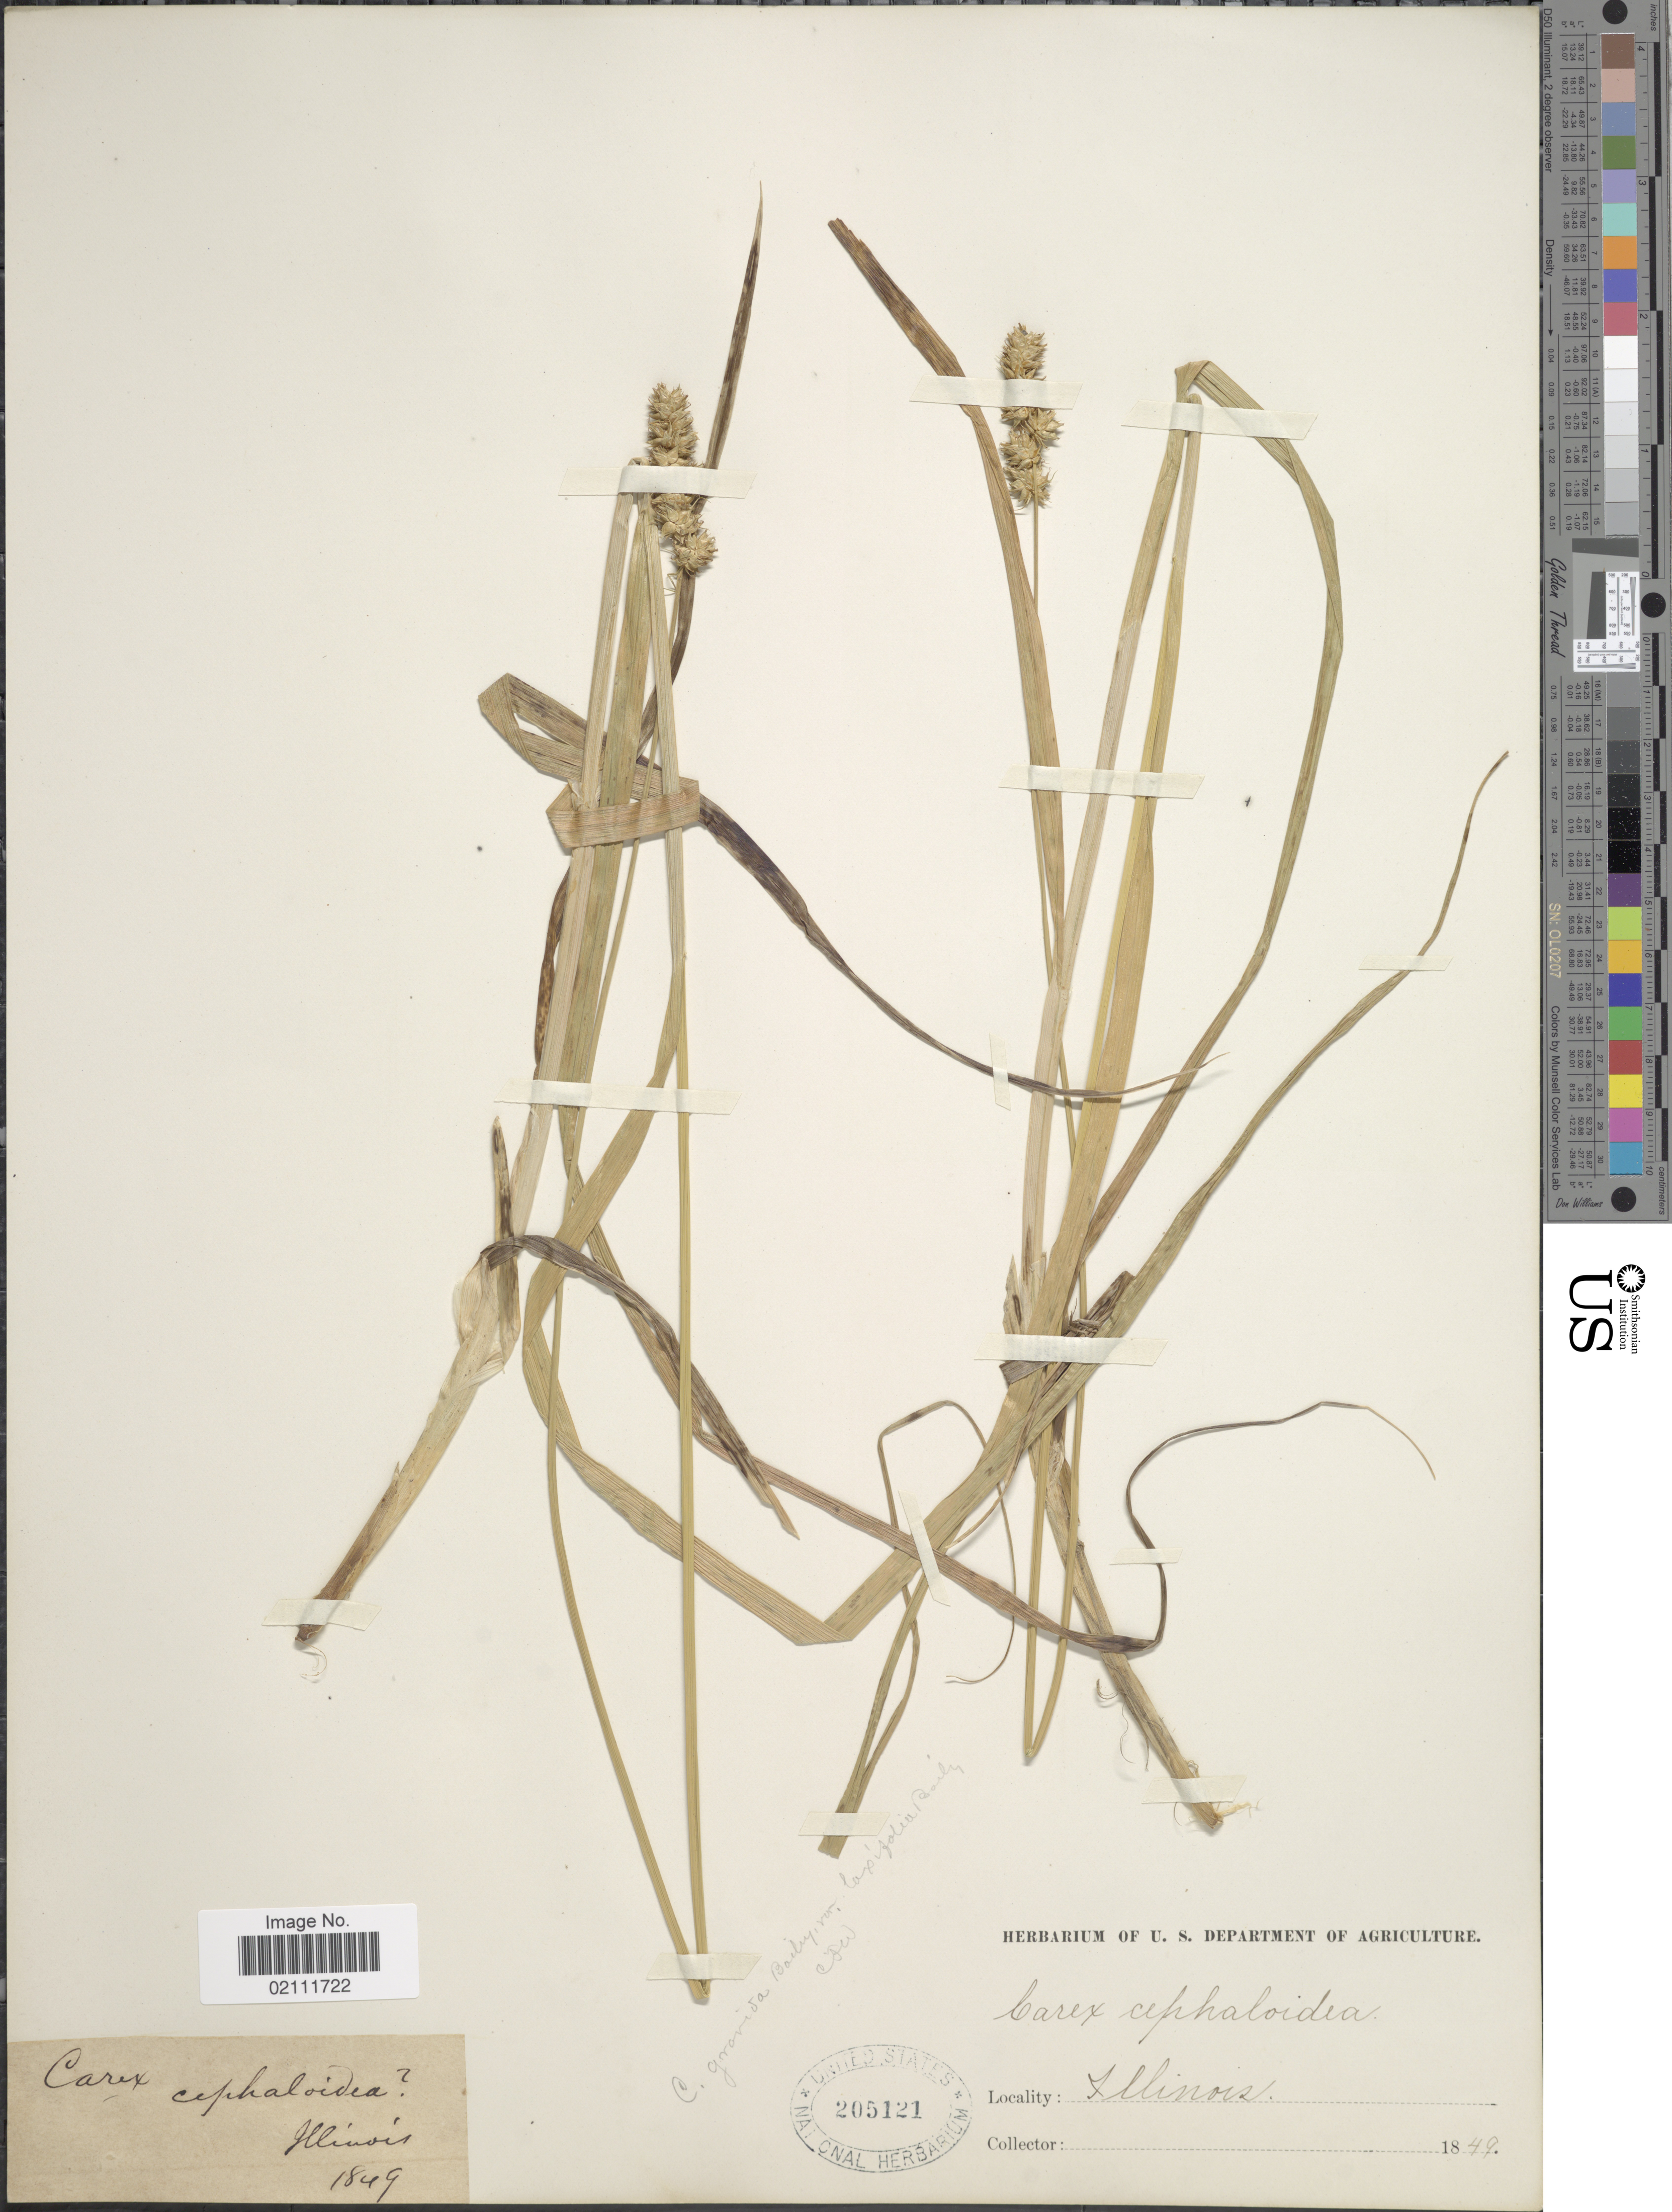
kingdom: Plantae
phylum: Tracheophyta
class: Liliopsida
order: Poales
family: Cyperaceae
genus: Carex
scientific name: Carex gravida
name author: L.H. Bailey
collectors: Facchini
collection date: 1849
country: United States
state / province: Illinois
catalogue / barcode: US 205121